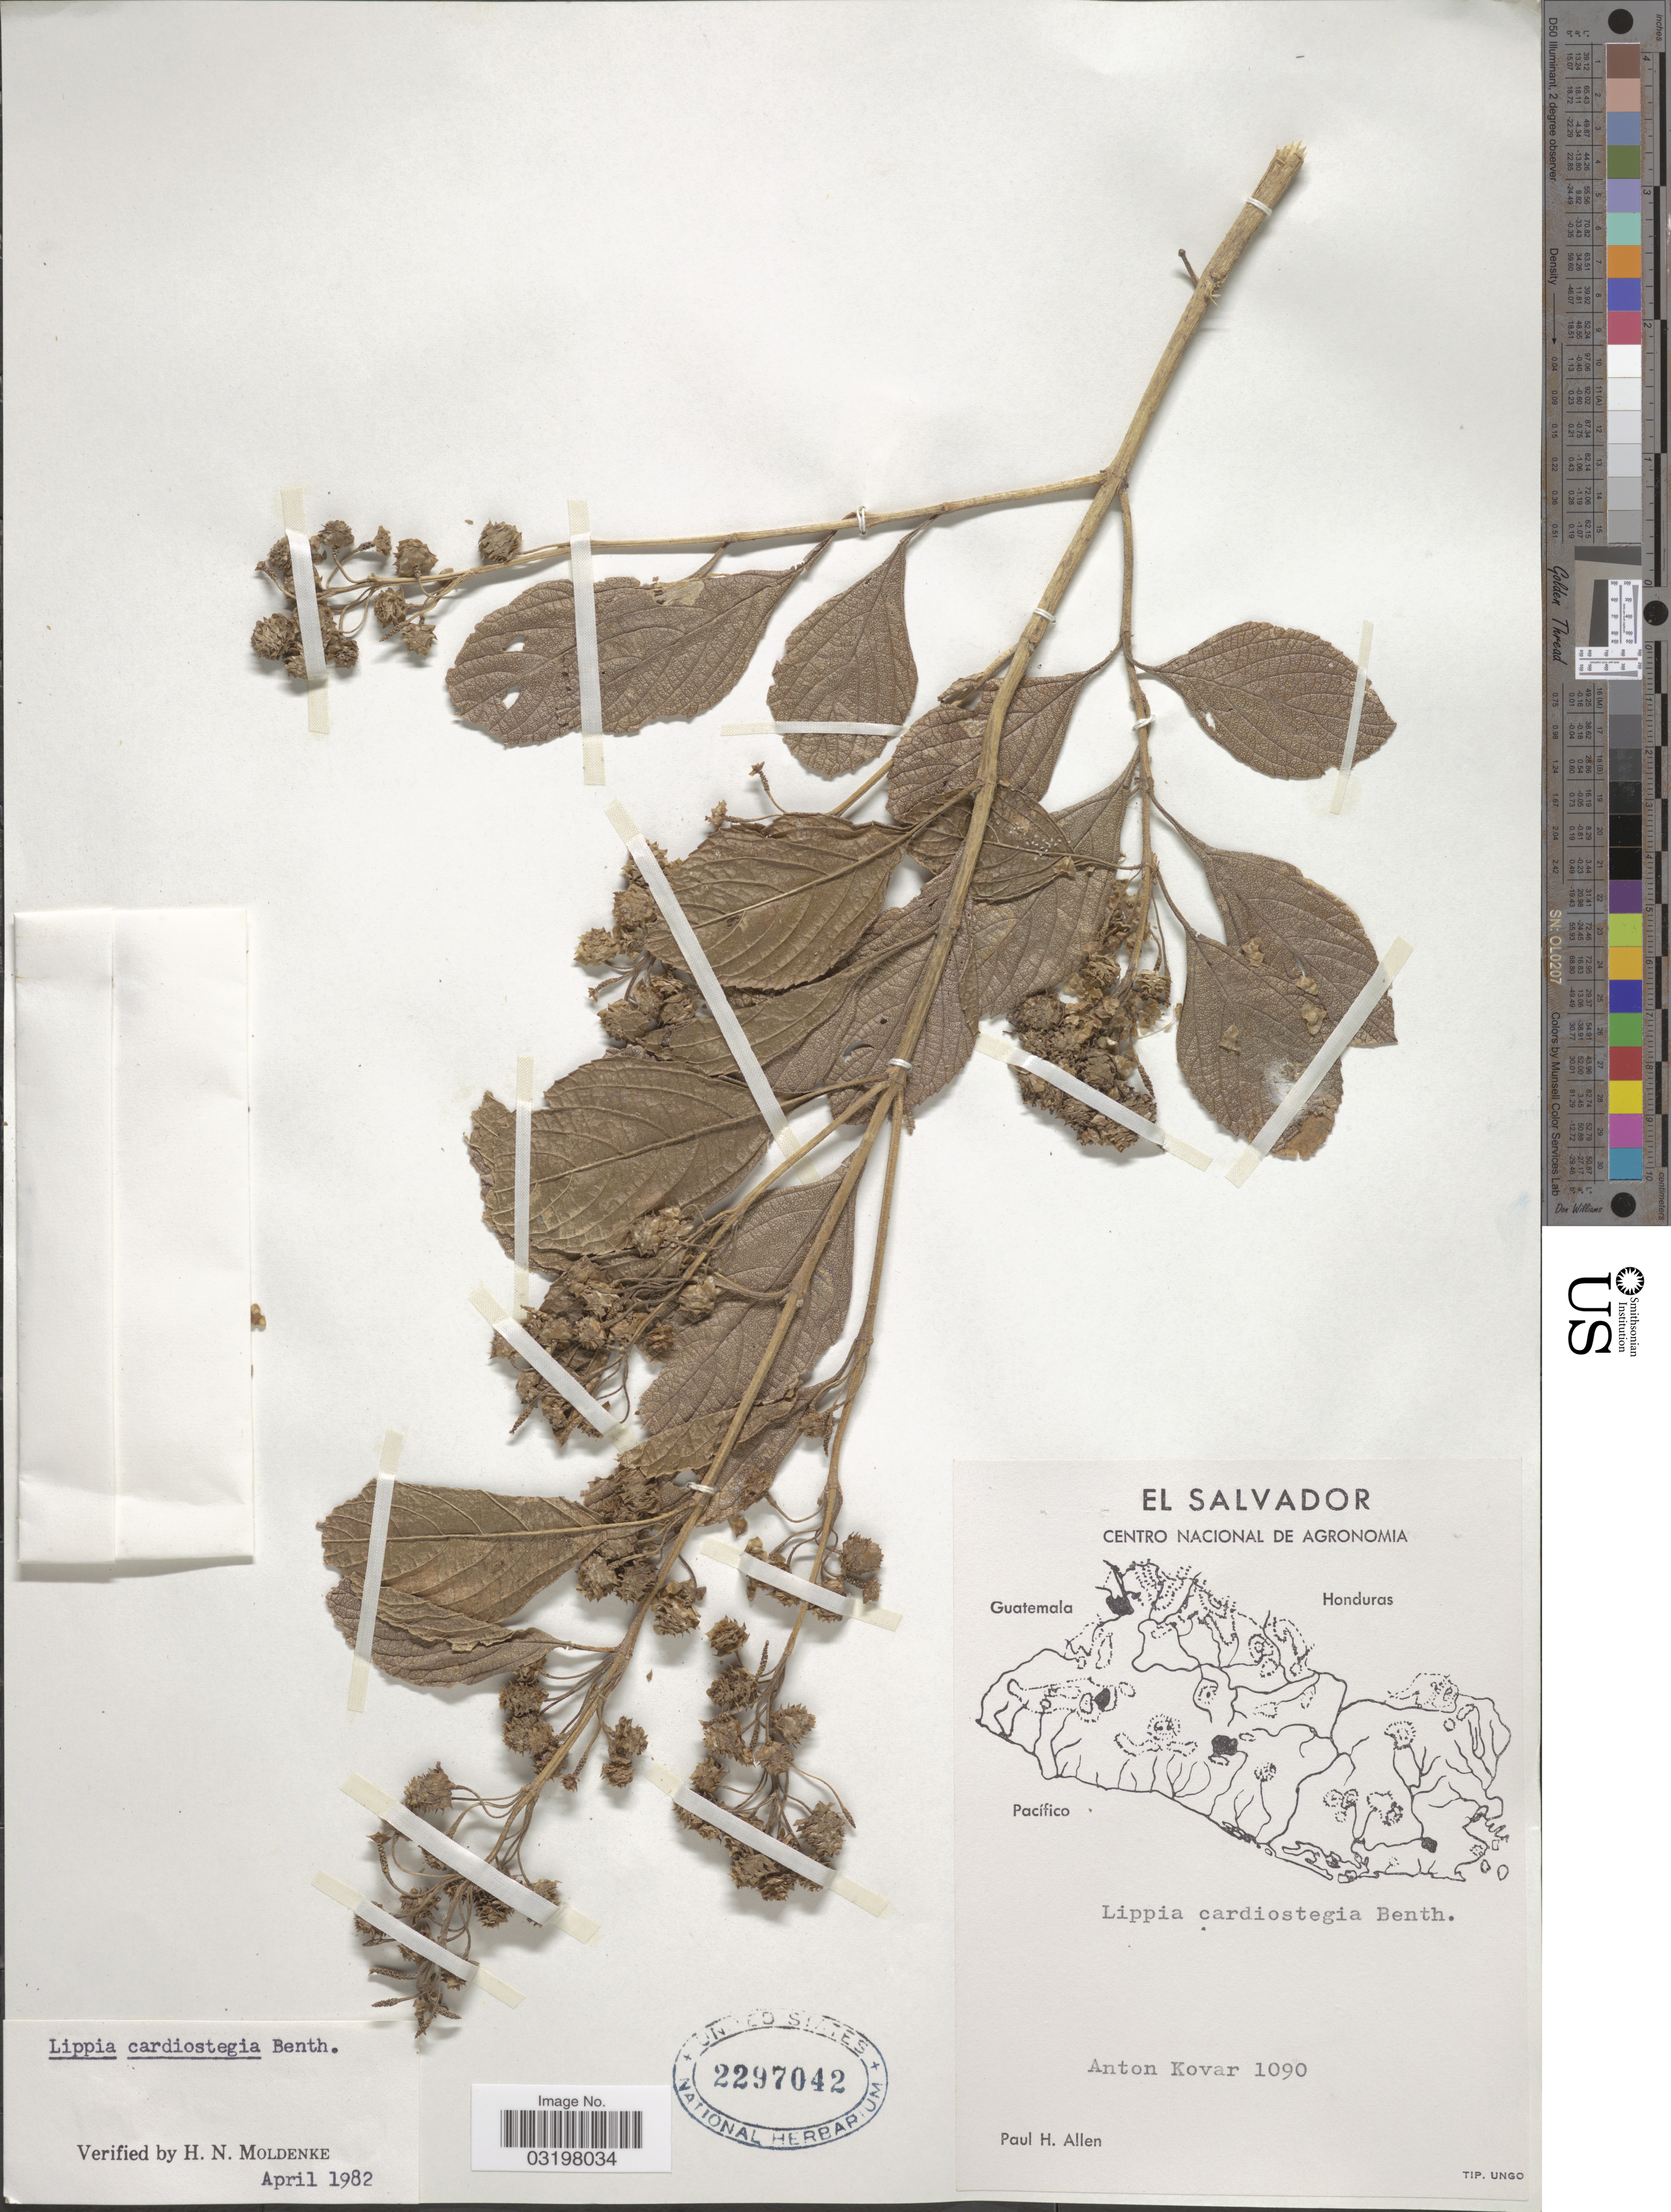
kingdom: Plantae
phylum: Tracheophyta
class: Magnoliopsida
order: Lamiales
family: Verbenaceae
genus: Lippia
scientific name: Lippia cardiostegia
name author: Benth.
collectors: A. Kovar & P. H. Allen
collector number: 1090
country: El Salvador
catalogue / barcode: US 2297042